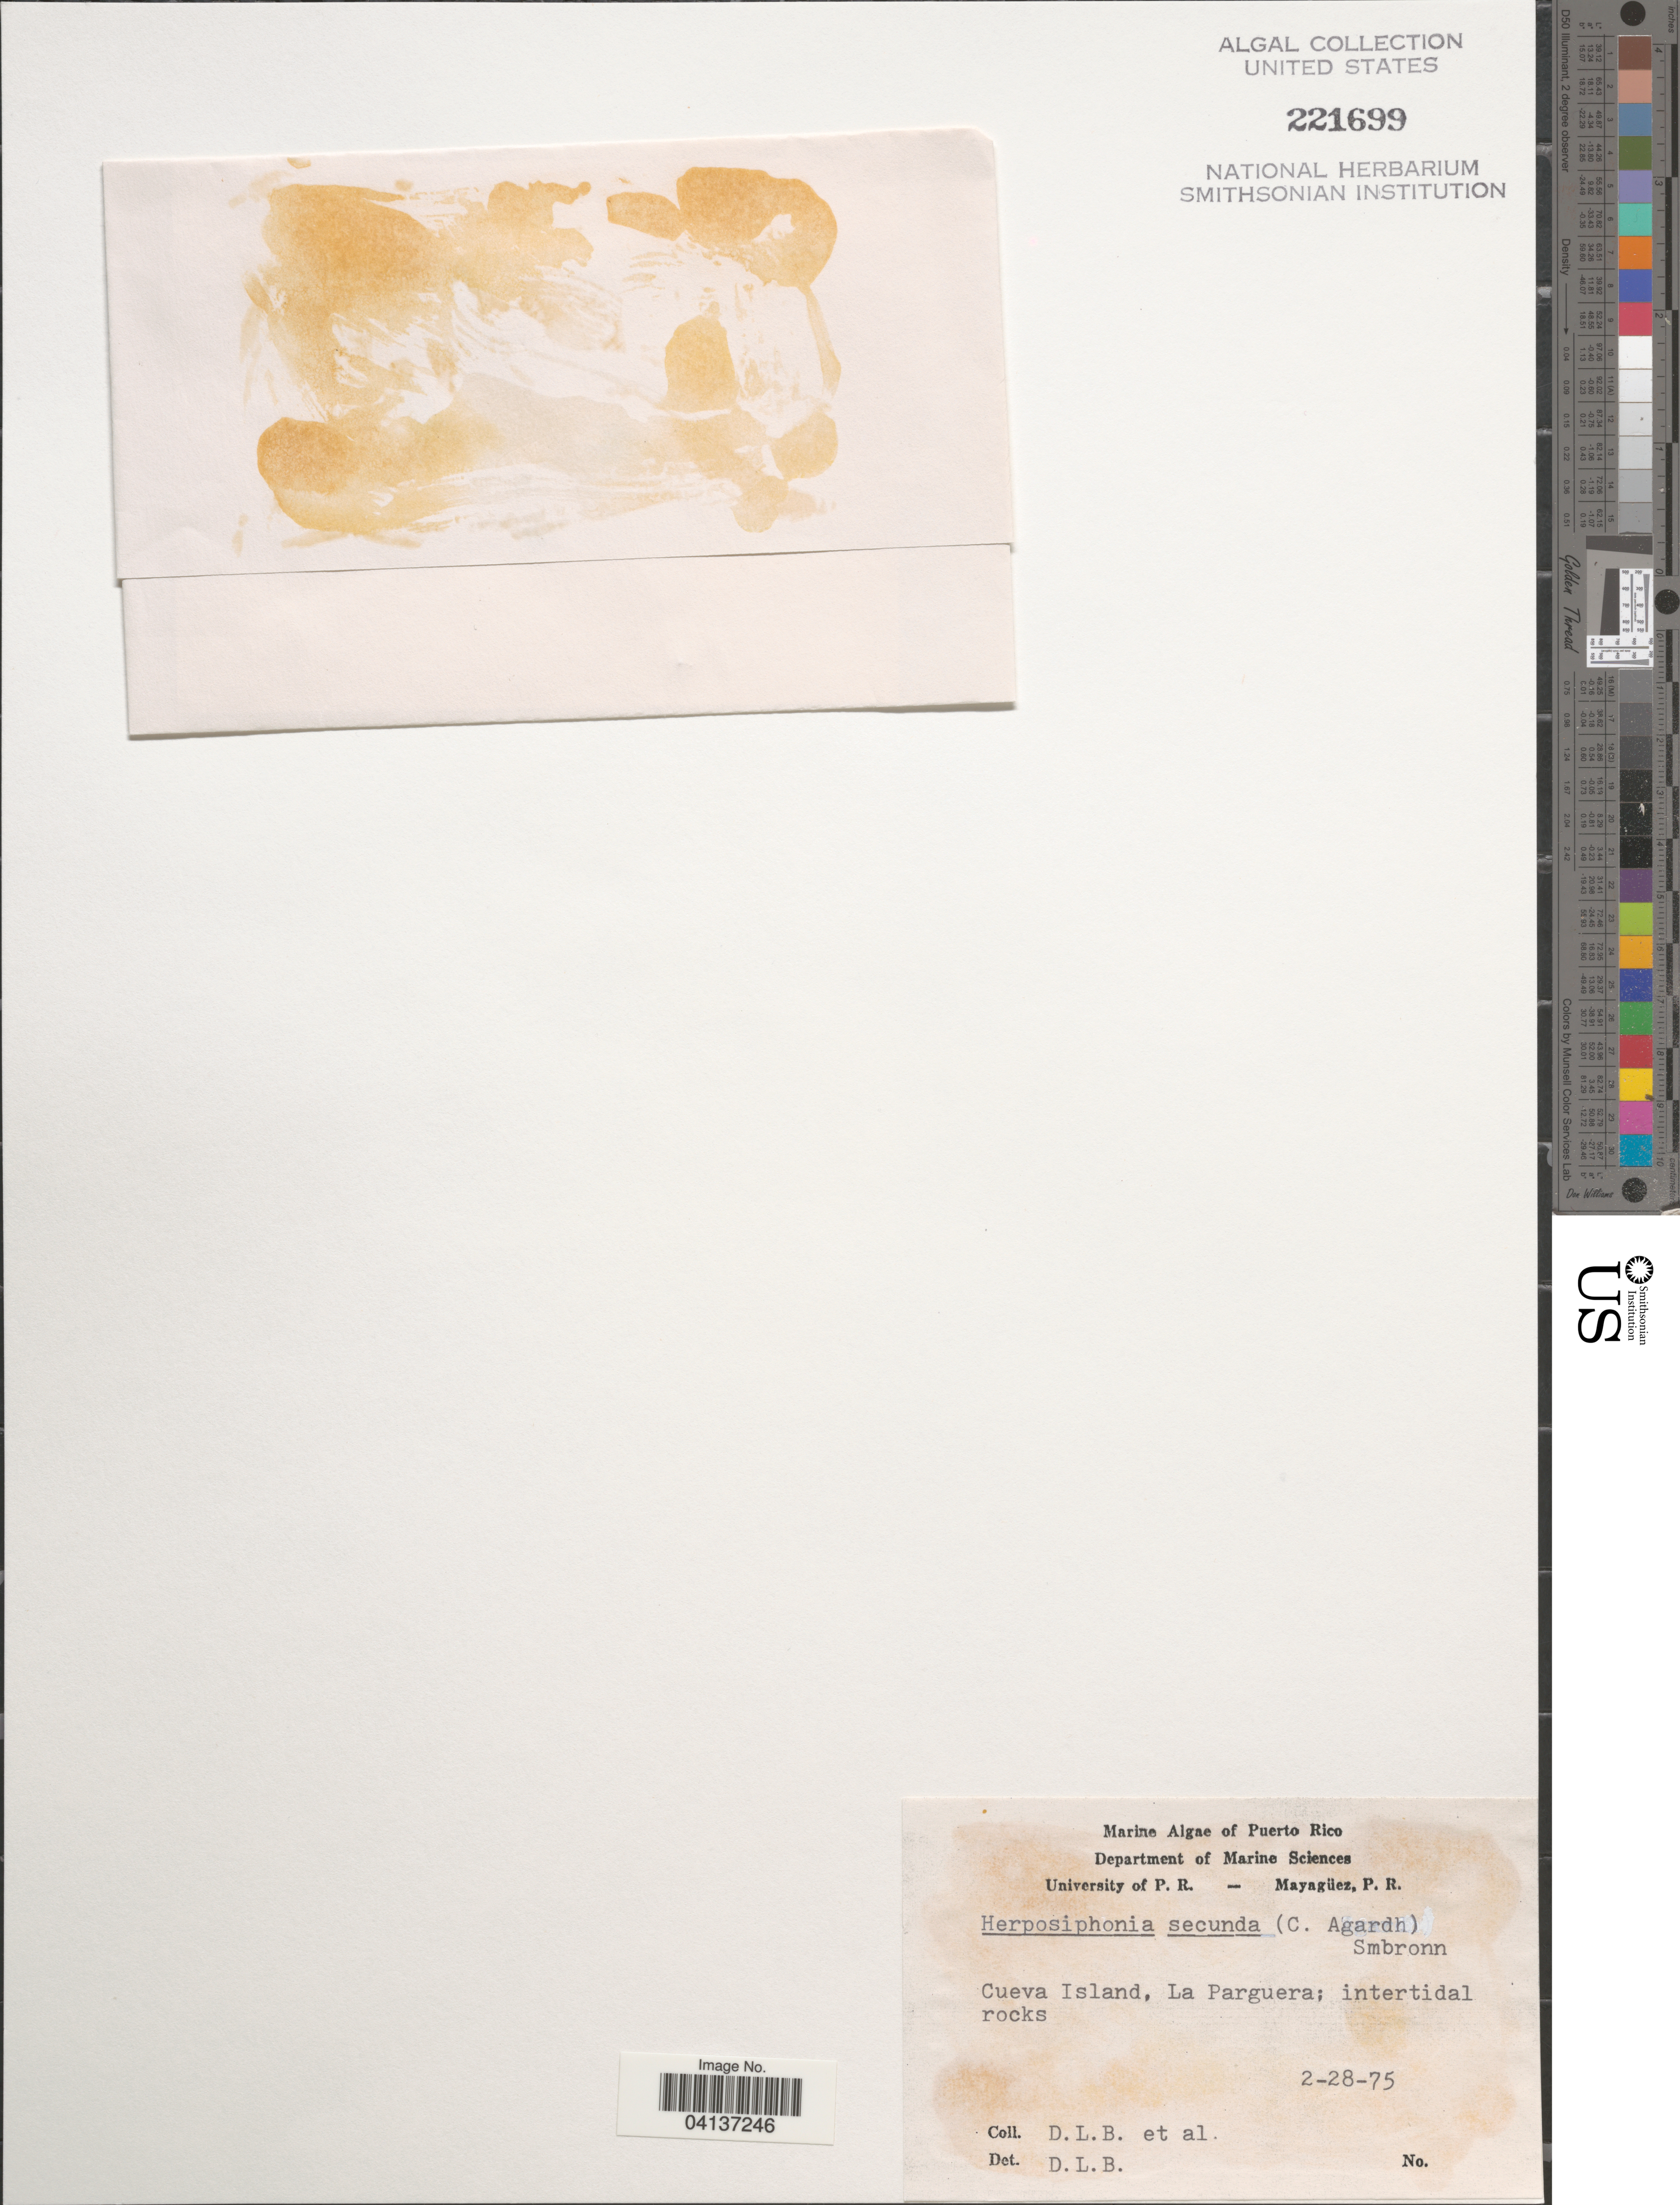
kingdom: Plantae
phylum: Rhodophyta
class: Florideophyceae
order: Ceramiales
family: Rhodomelaceae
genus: Herposiphonia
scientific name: Herposiphonia secunda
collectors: D. L. B. & et al.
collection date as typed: Transcribed d/m/y: 28/2/75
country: Puerto Rico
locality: Cueva Island, La Parguera.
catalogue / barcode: US 221699